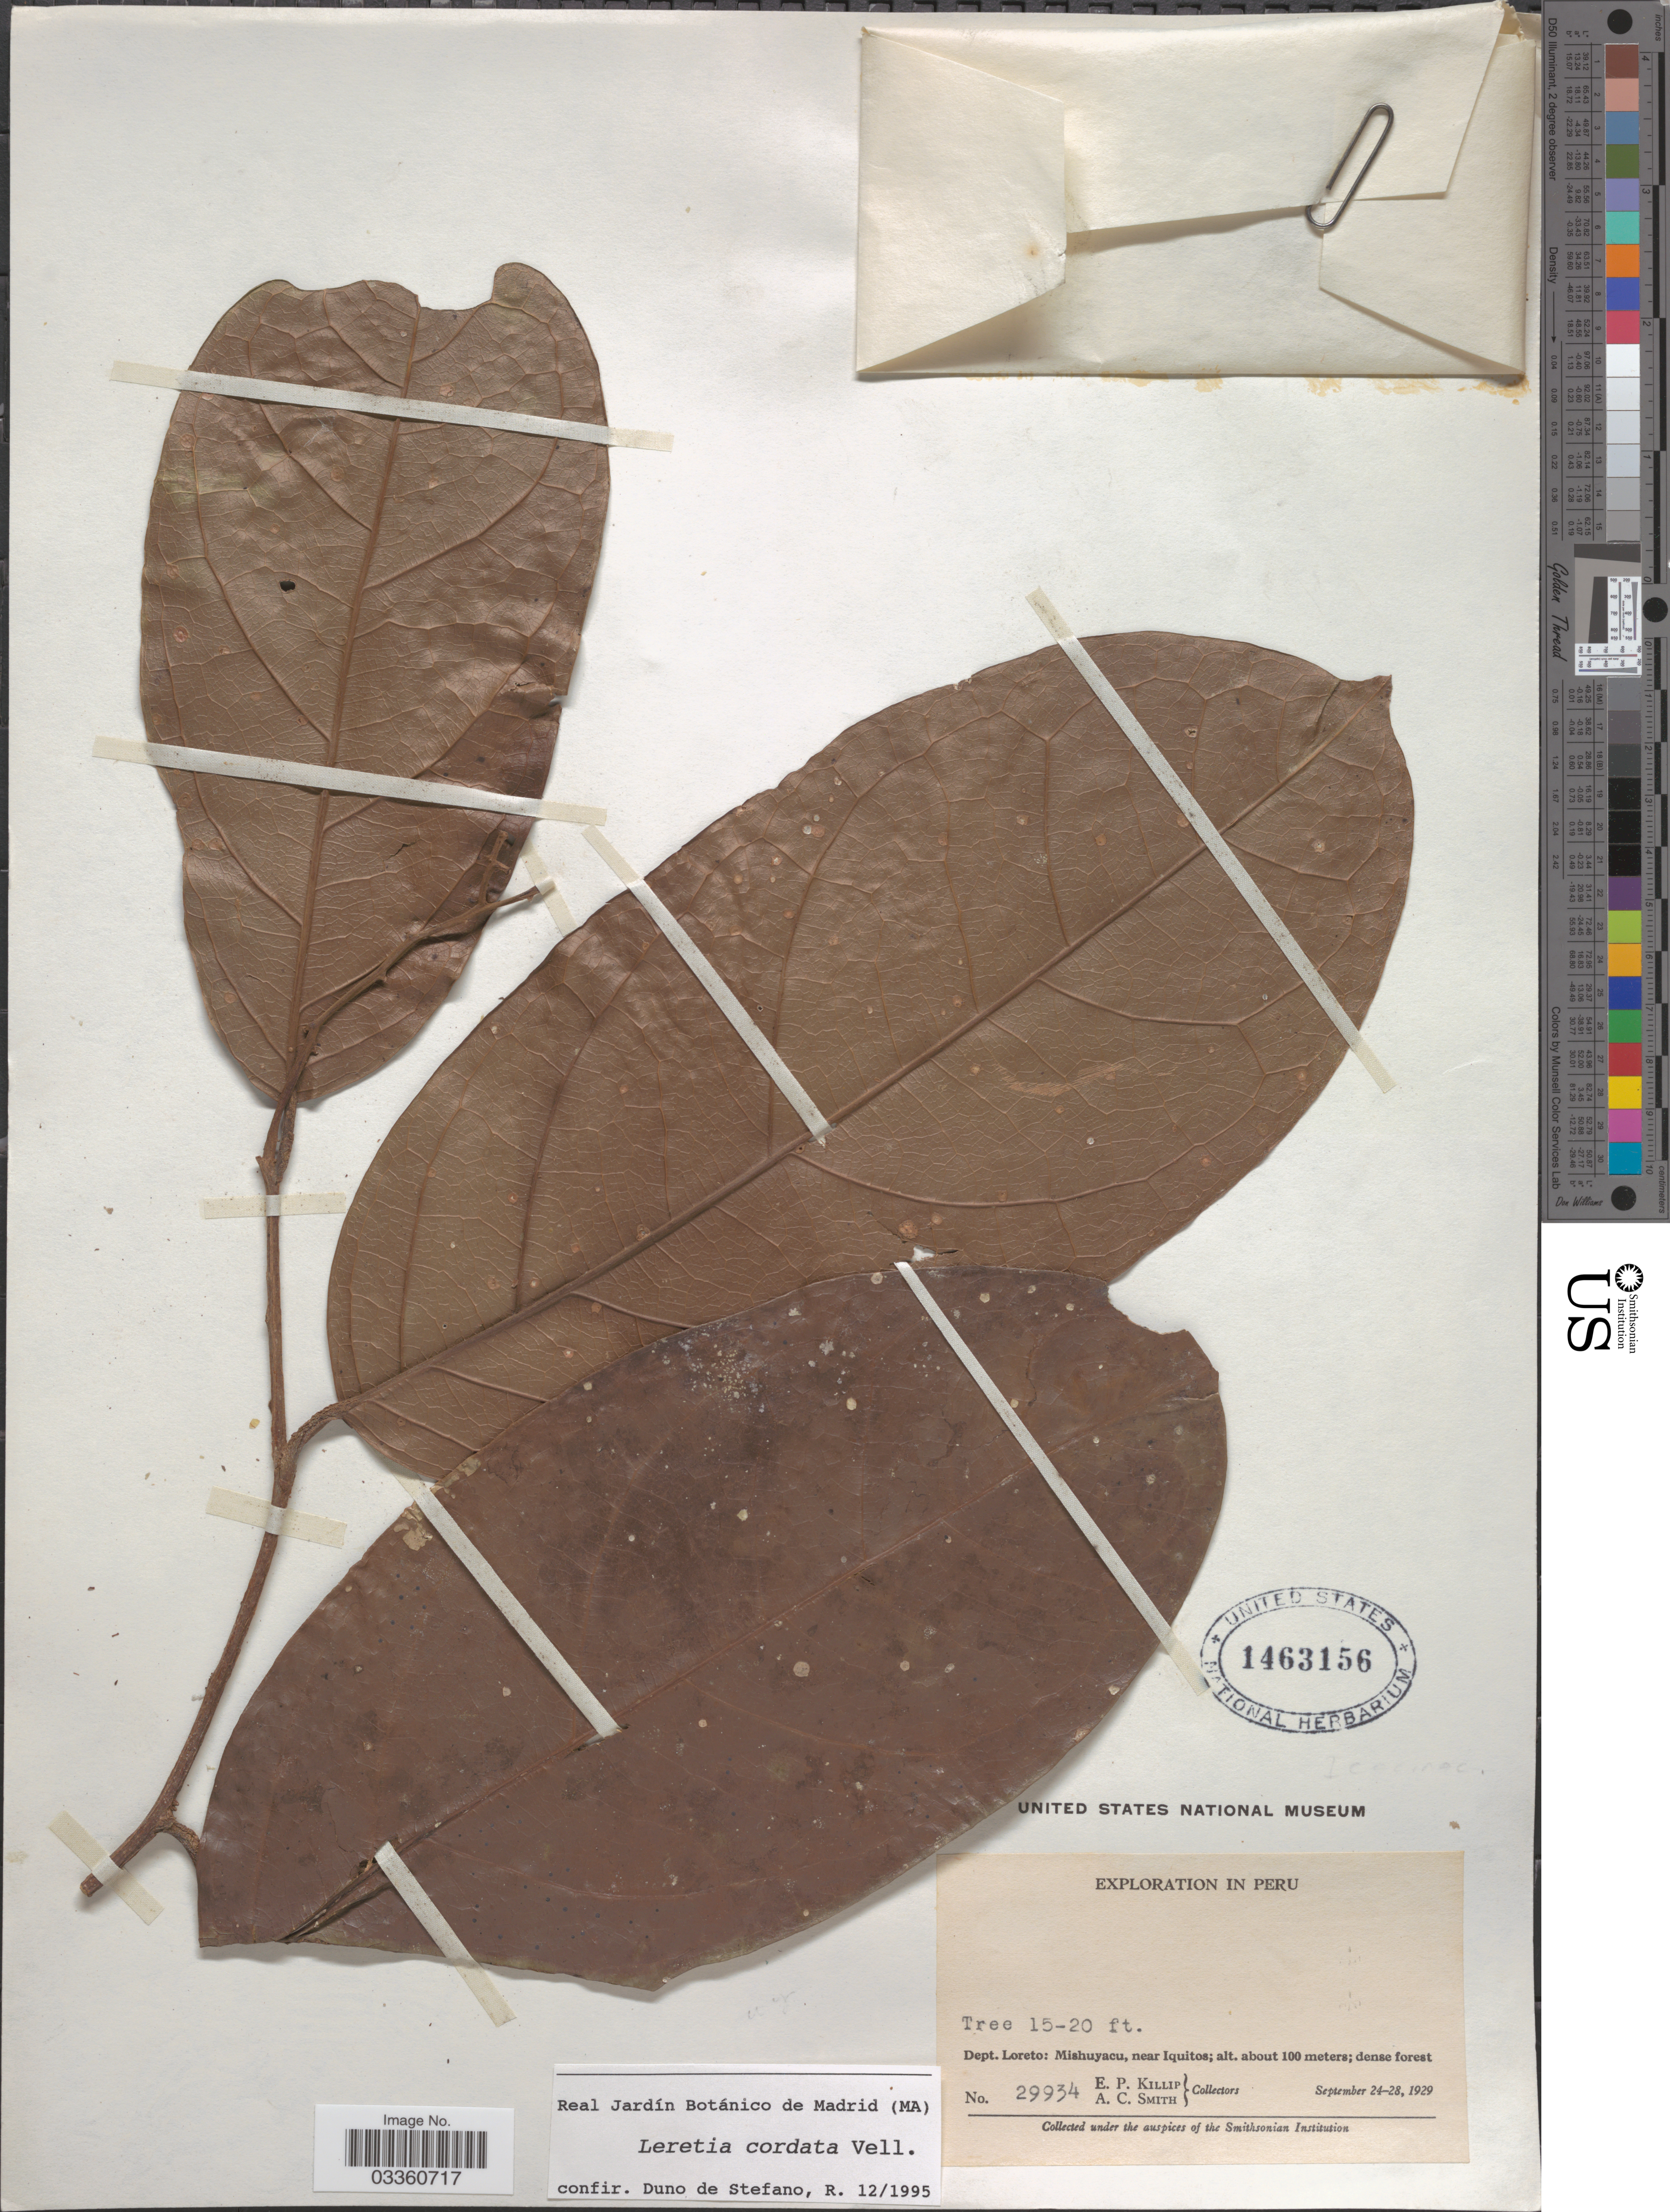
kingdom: Plantae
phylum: Tracheophyta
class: Magnoliopsida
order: Icacinales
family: Icacinaceae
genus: Leretia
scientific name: Leretia cordata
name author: Vell.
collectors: E. P. Killip & A. C. Smith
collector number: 29934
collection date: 1929-09-24/1929-09-28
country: Peru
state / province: Loreto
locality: Dept. Loreto: Mishuyacu, near Iquitos.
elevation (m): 100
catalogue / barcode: US 1463156